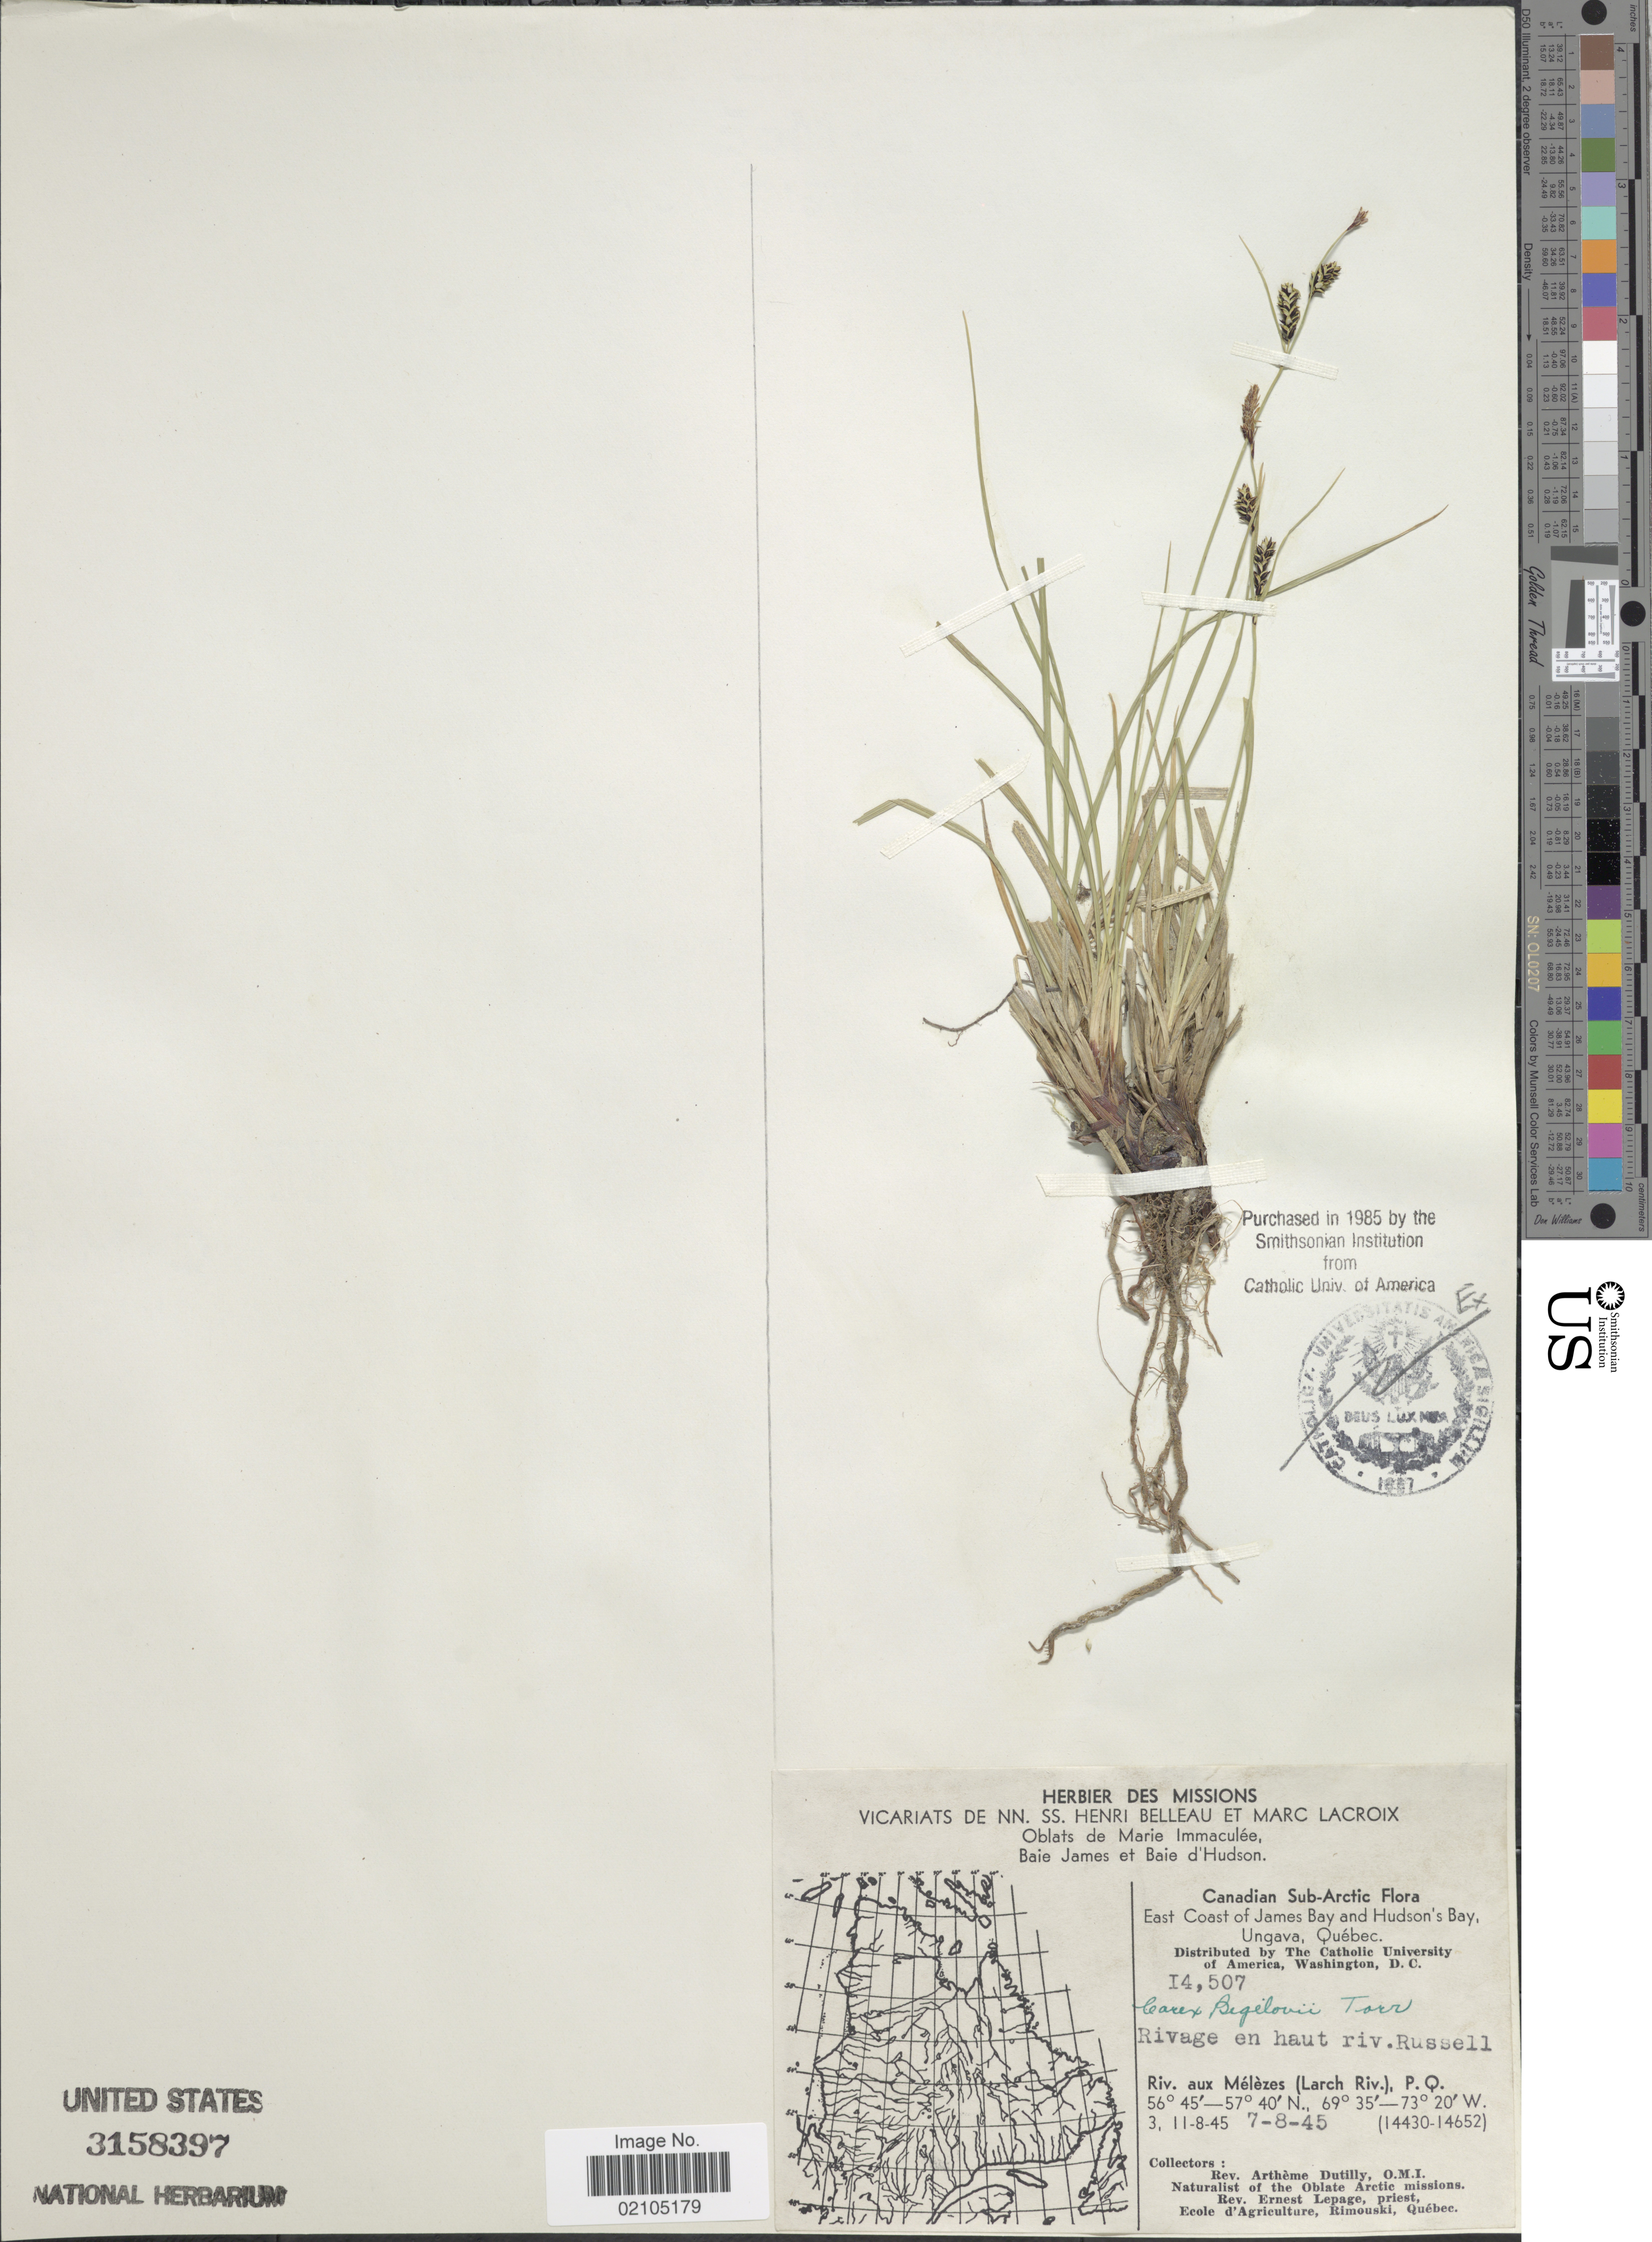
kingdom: Plantae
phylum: Tracheophyta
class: Liliopsida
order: Poales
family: Cyperaceae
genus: Carex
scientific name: Carex bigelowii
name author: Torr. ex Schwein.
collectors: A. Dutilly & E. Lepage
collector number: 14507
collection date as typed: Transcribed d/m/y: 7/8/45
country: Canada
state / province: Quebec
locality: Canadian Sub-Arctic, East Coast of James Bay and Hudson's Bay, Ungava, Quebec. Rivage en haut riv. Russell, Riv. aux Melezes (Larch Riv.), P.Q. (14430-14652)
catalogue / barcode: US 3158397